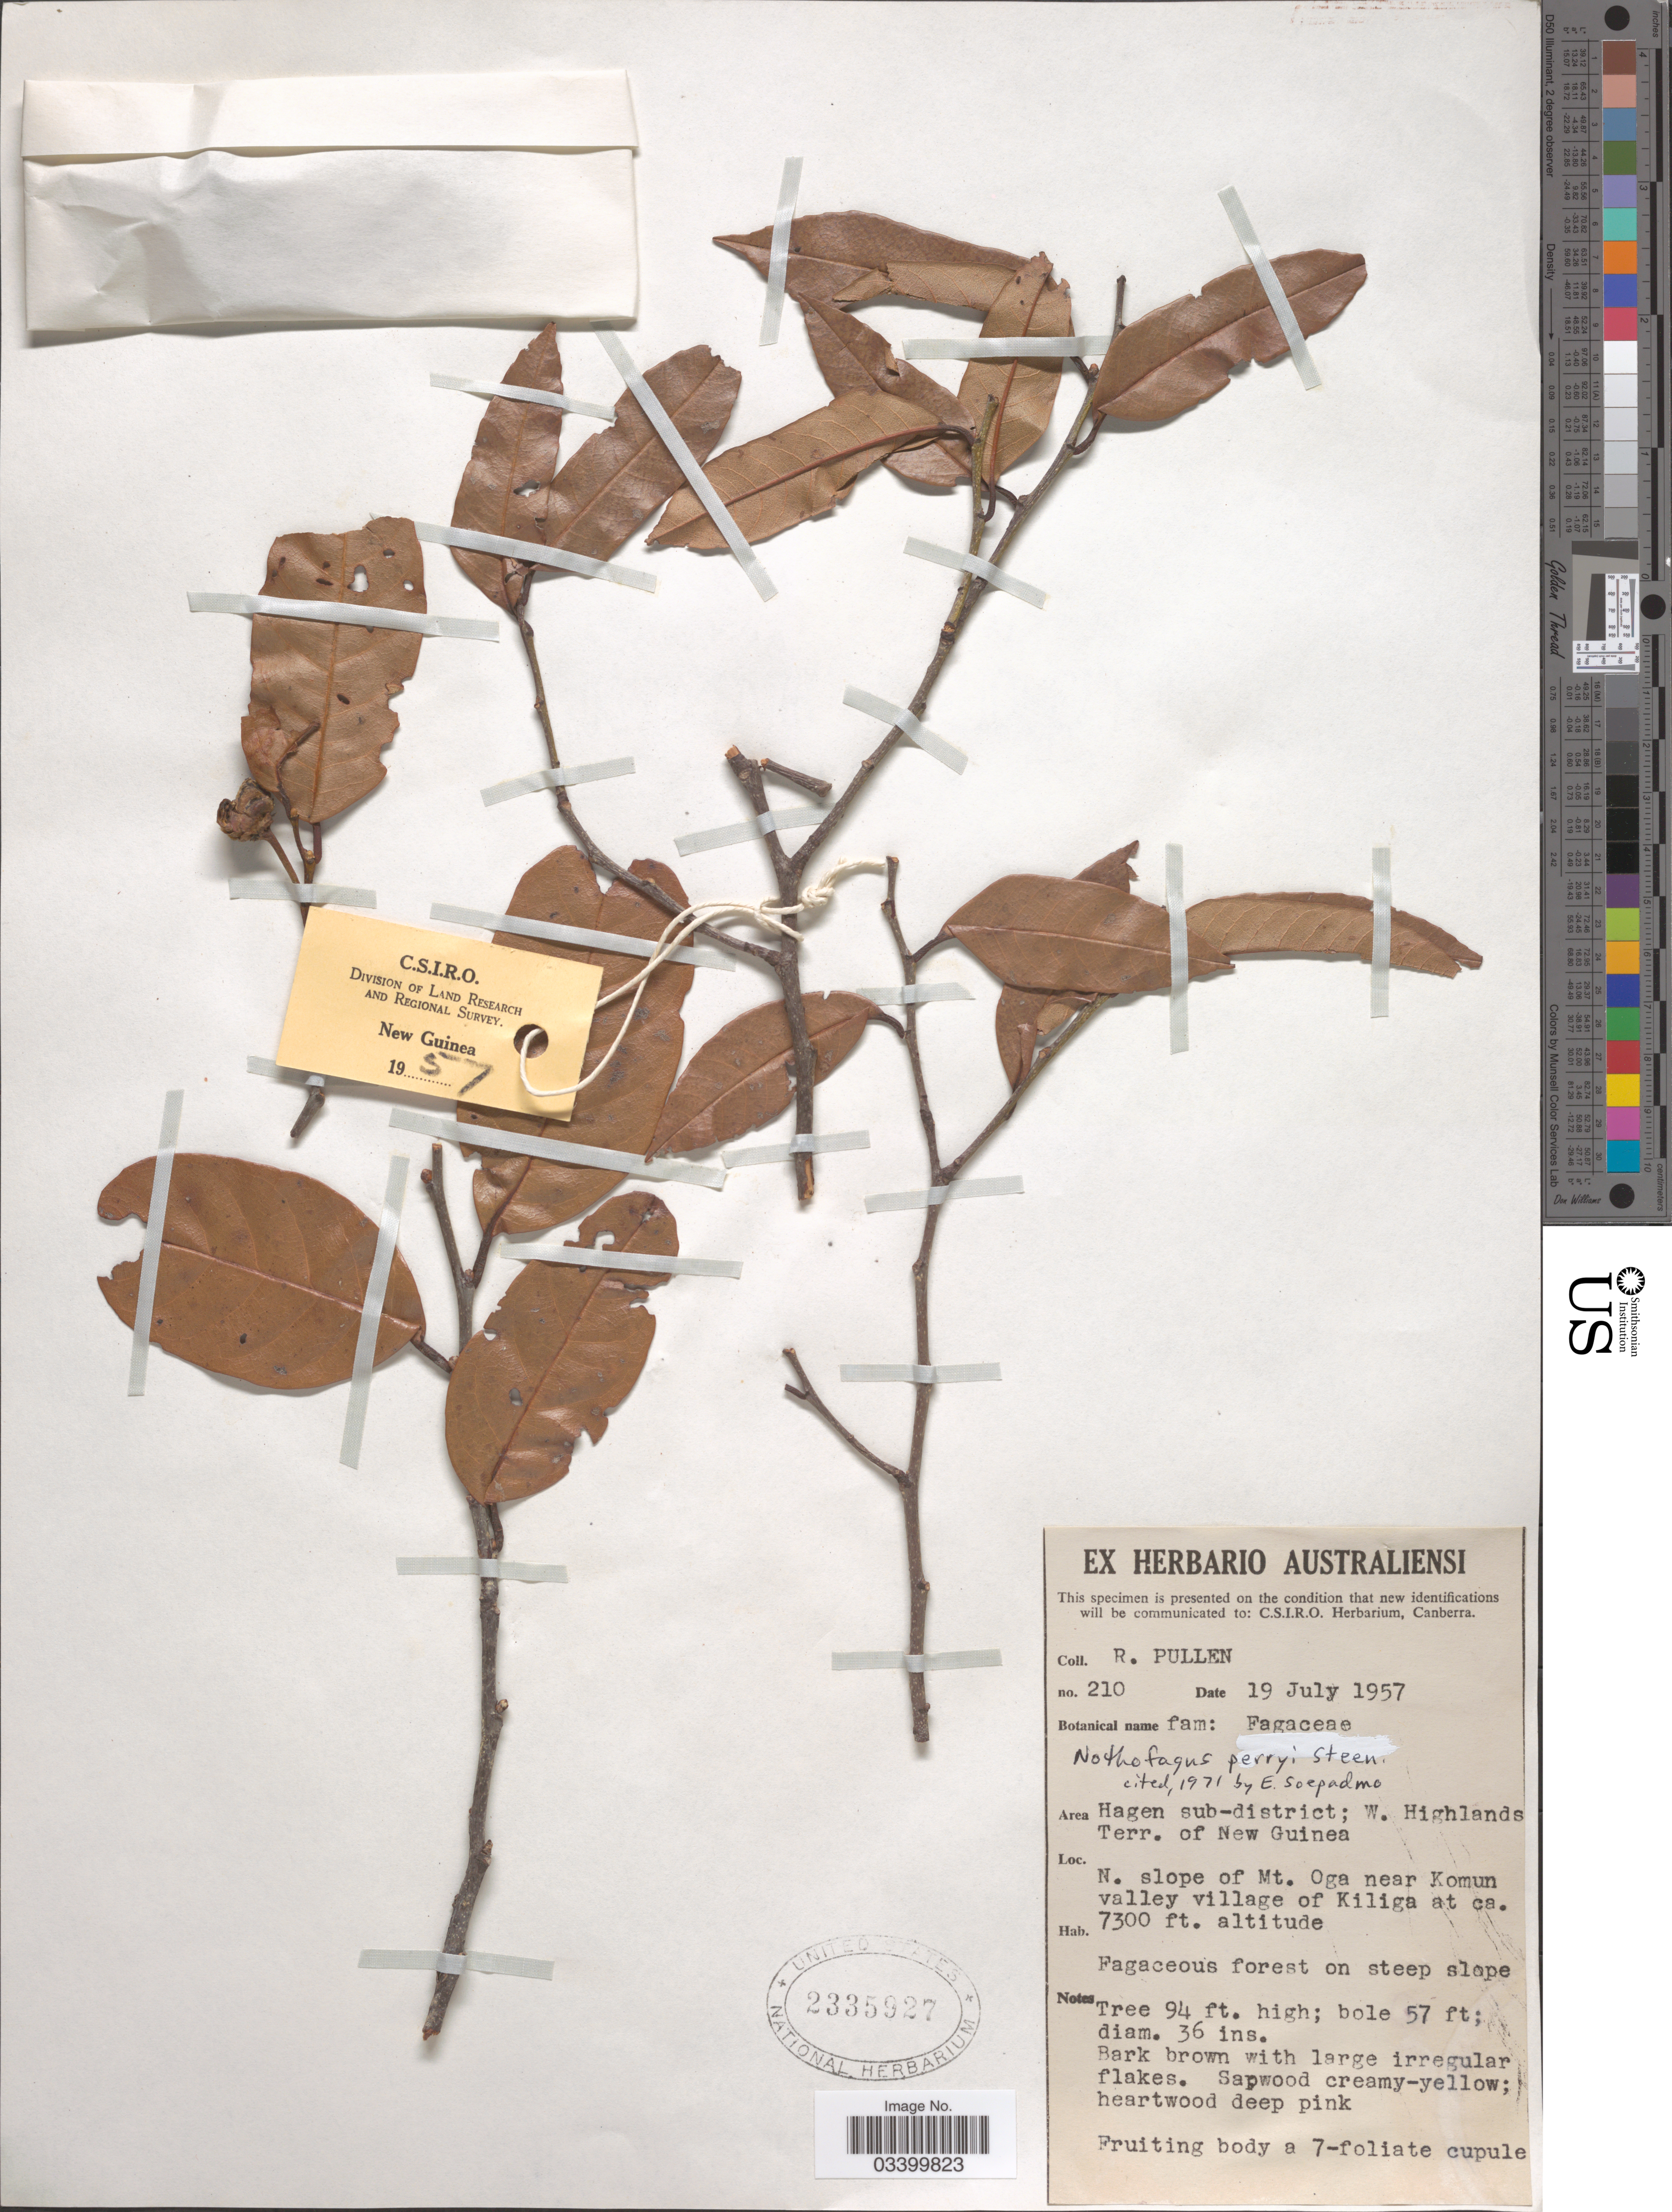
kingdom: Plantae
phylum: Tracheophyta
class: Magnoliopsida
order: Fagales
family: Nothofagaceae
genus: Nothofagus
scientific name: Nothofagus perryi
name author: Steenis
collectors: R. Pullen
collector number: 210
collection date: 1957-07-19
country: Papua New Guinea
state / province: Western Highlands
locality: Hagen sub-district; W. Highlands. Terr. of New Guinea.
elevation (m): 2225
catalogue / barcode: US 2335927